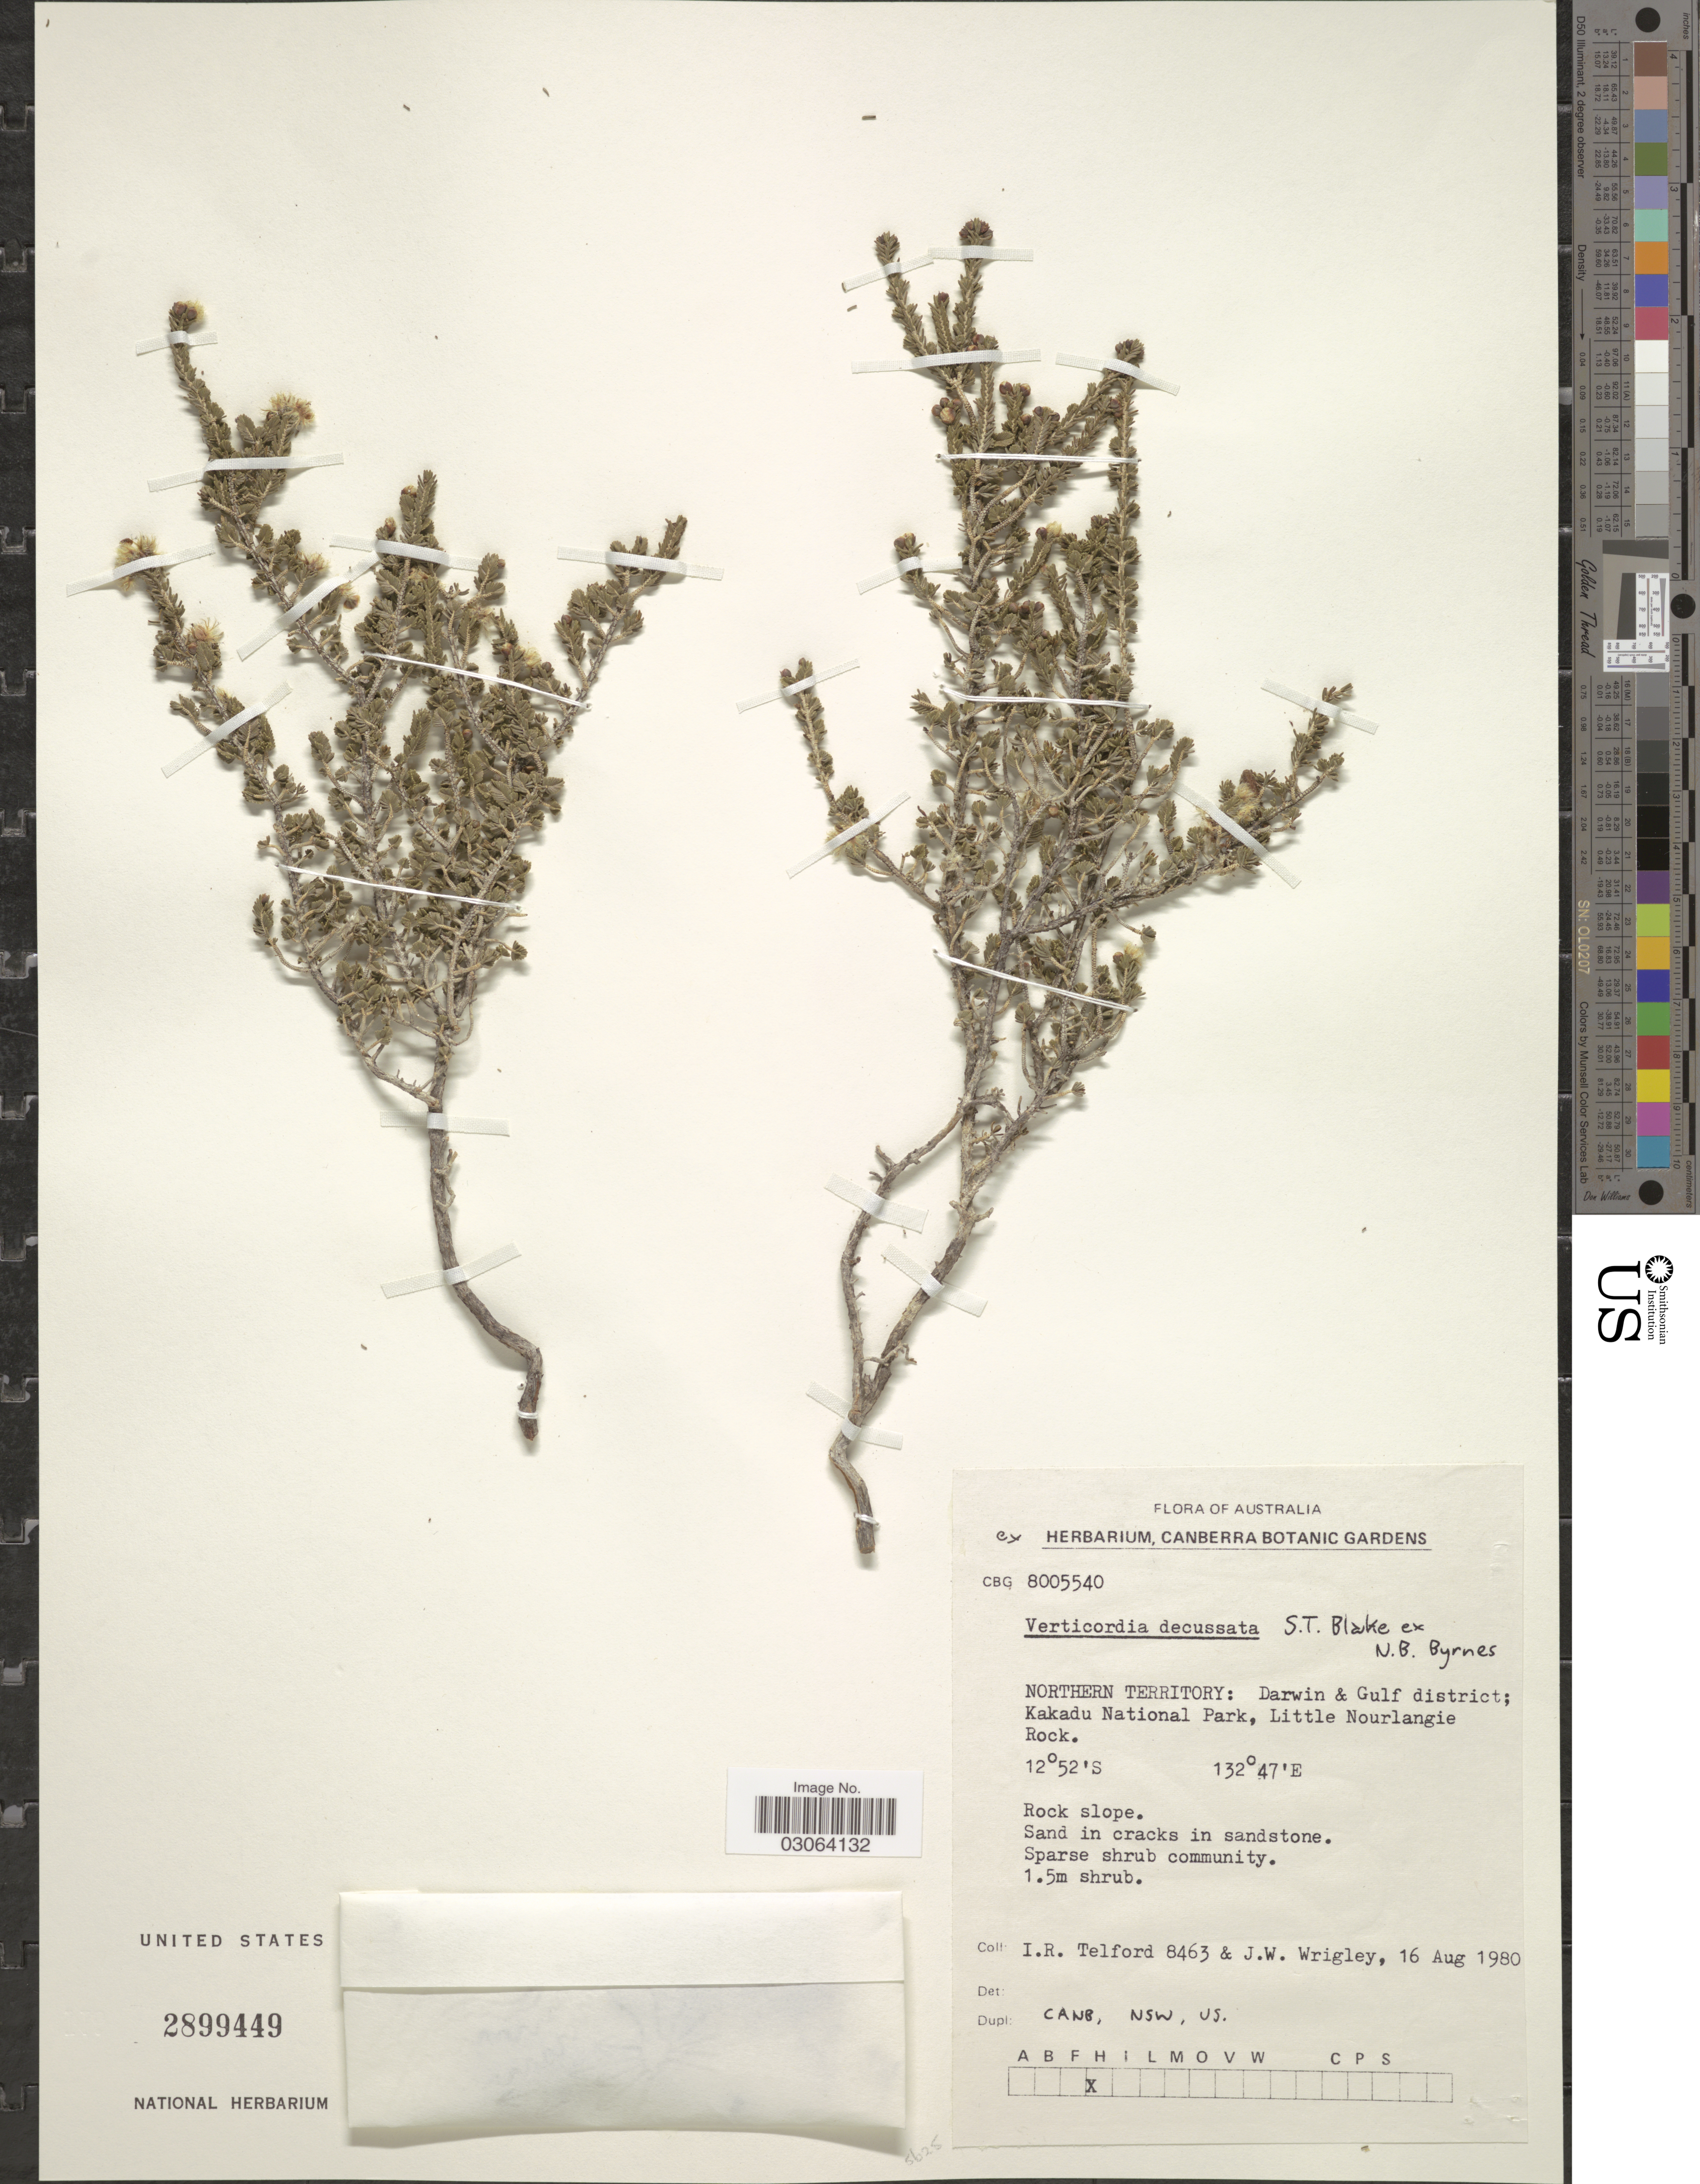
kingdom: Plantae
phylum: Tracheophyta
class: Magnoliopsida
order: Myrtales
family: Myrtaceae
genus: Verticordia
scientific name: Verticordia decussata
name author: S.T. Blake ex Byrnes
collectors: I. R. Telford & J. Wrigley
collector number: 8463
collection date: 1980-08-16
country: Australia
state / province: Northern Territory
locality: Darwin & Gulf district; Kakadu National Park, Little Nourlangie Rock.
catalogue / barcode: US 2899449